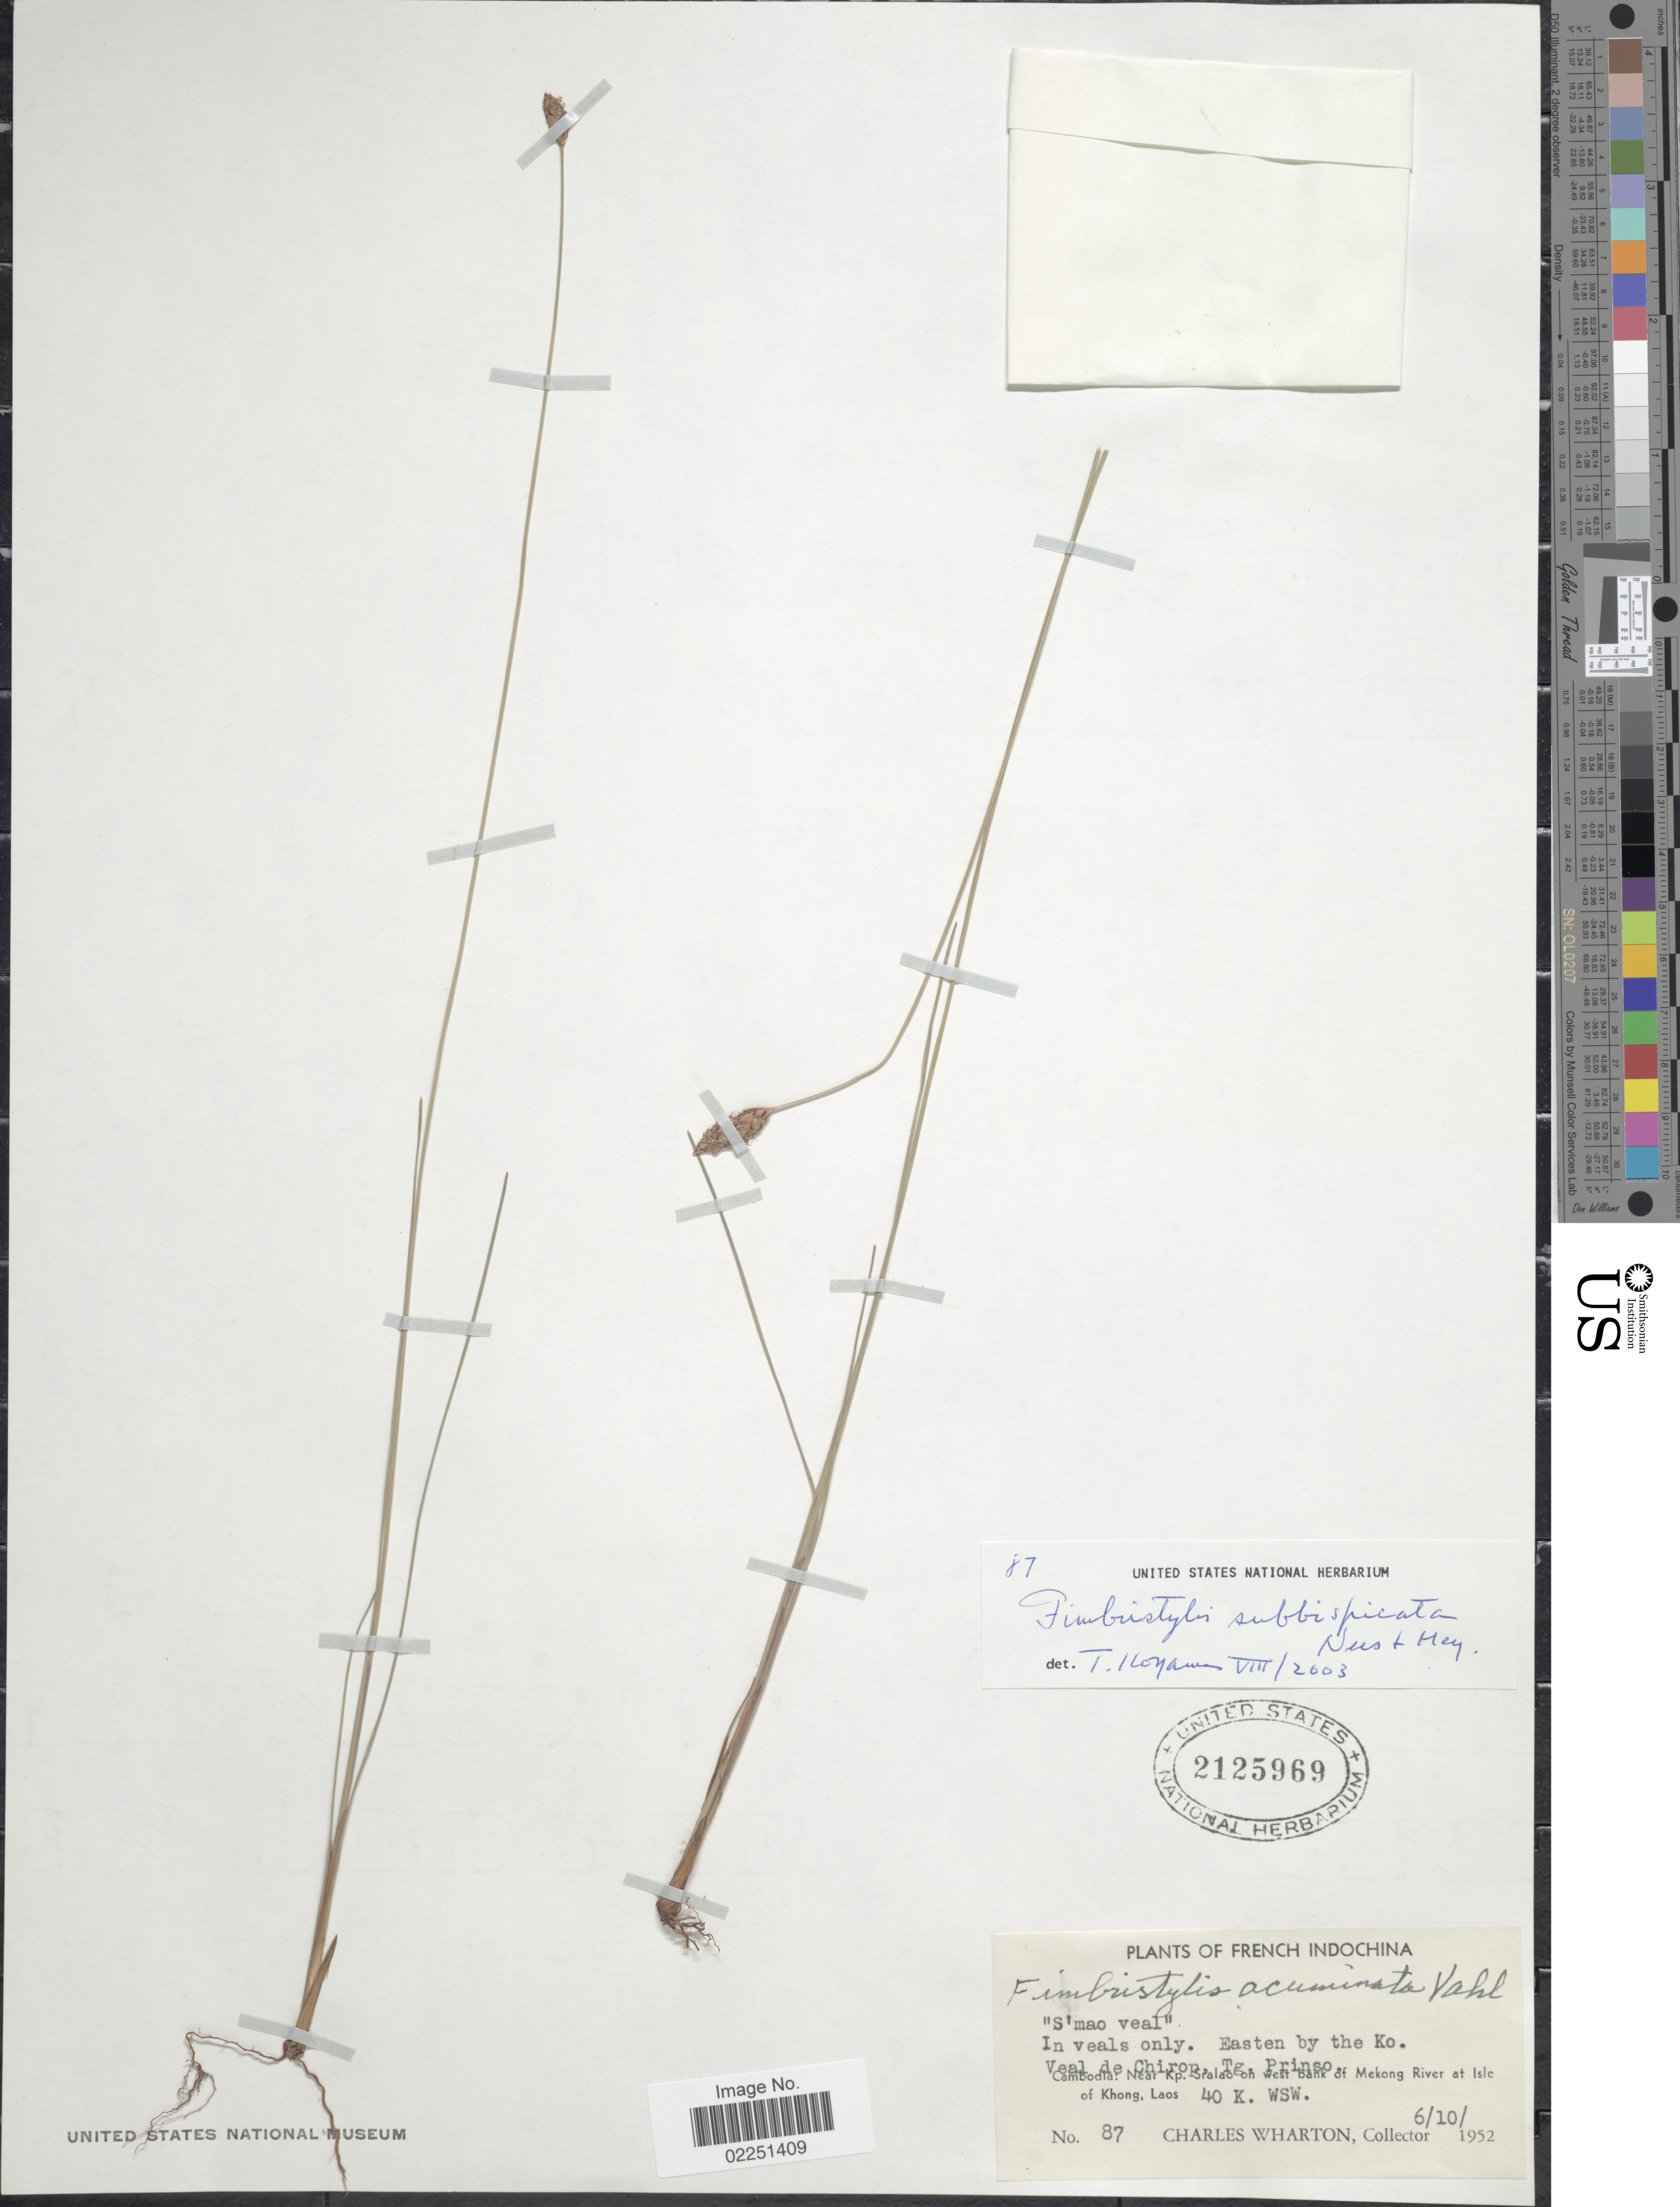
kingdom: Plantae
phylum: Tracheophyta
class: Liliopsida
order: Poales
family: Cyperaceae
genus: Fimbristylis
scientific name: Fimbristylis subbispicata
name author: Nees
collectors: C. Wharton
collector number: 87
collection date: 1952-10-06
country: Cambodia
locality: French Indochina. Cambodia: Near Kp. Sralao on west bank of Mekong River at Isle of Khong, Laos, 40 K. WSW.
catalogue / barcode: US 2125969